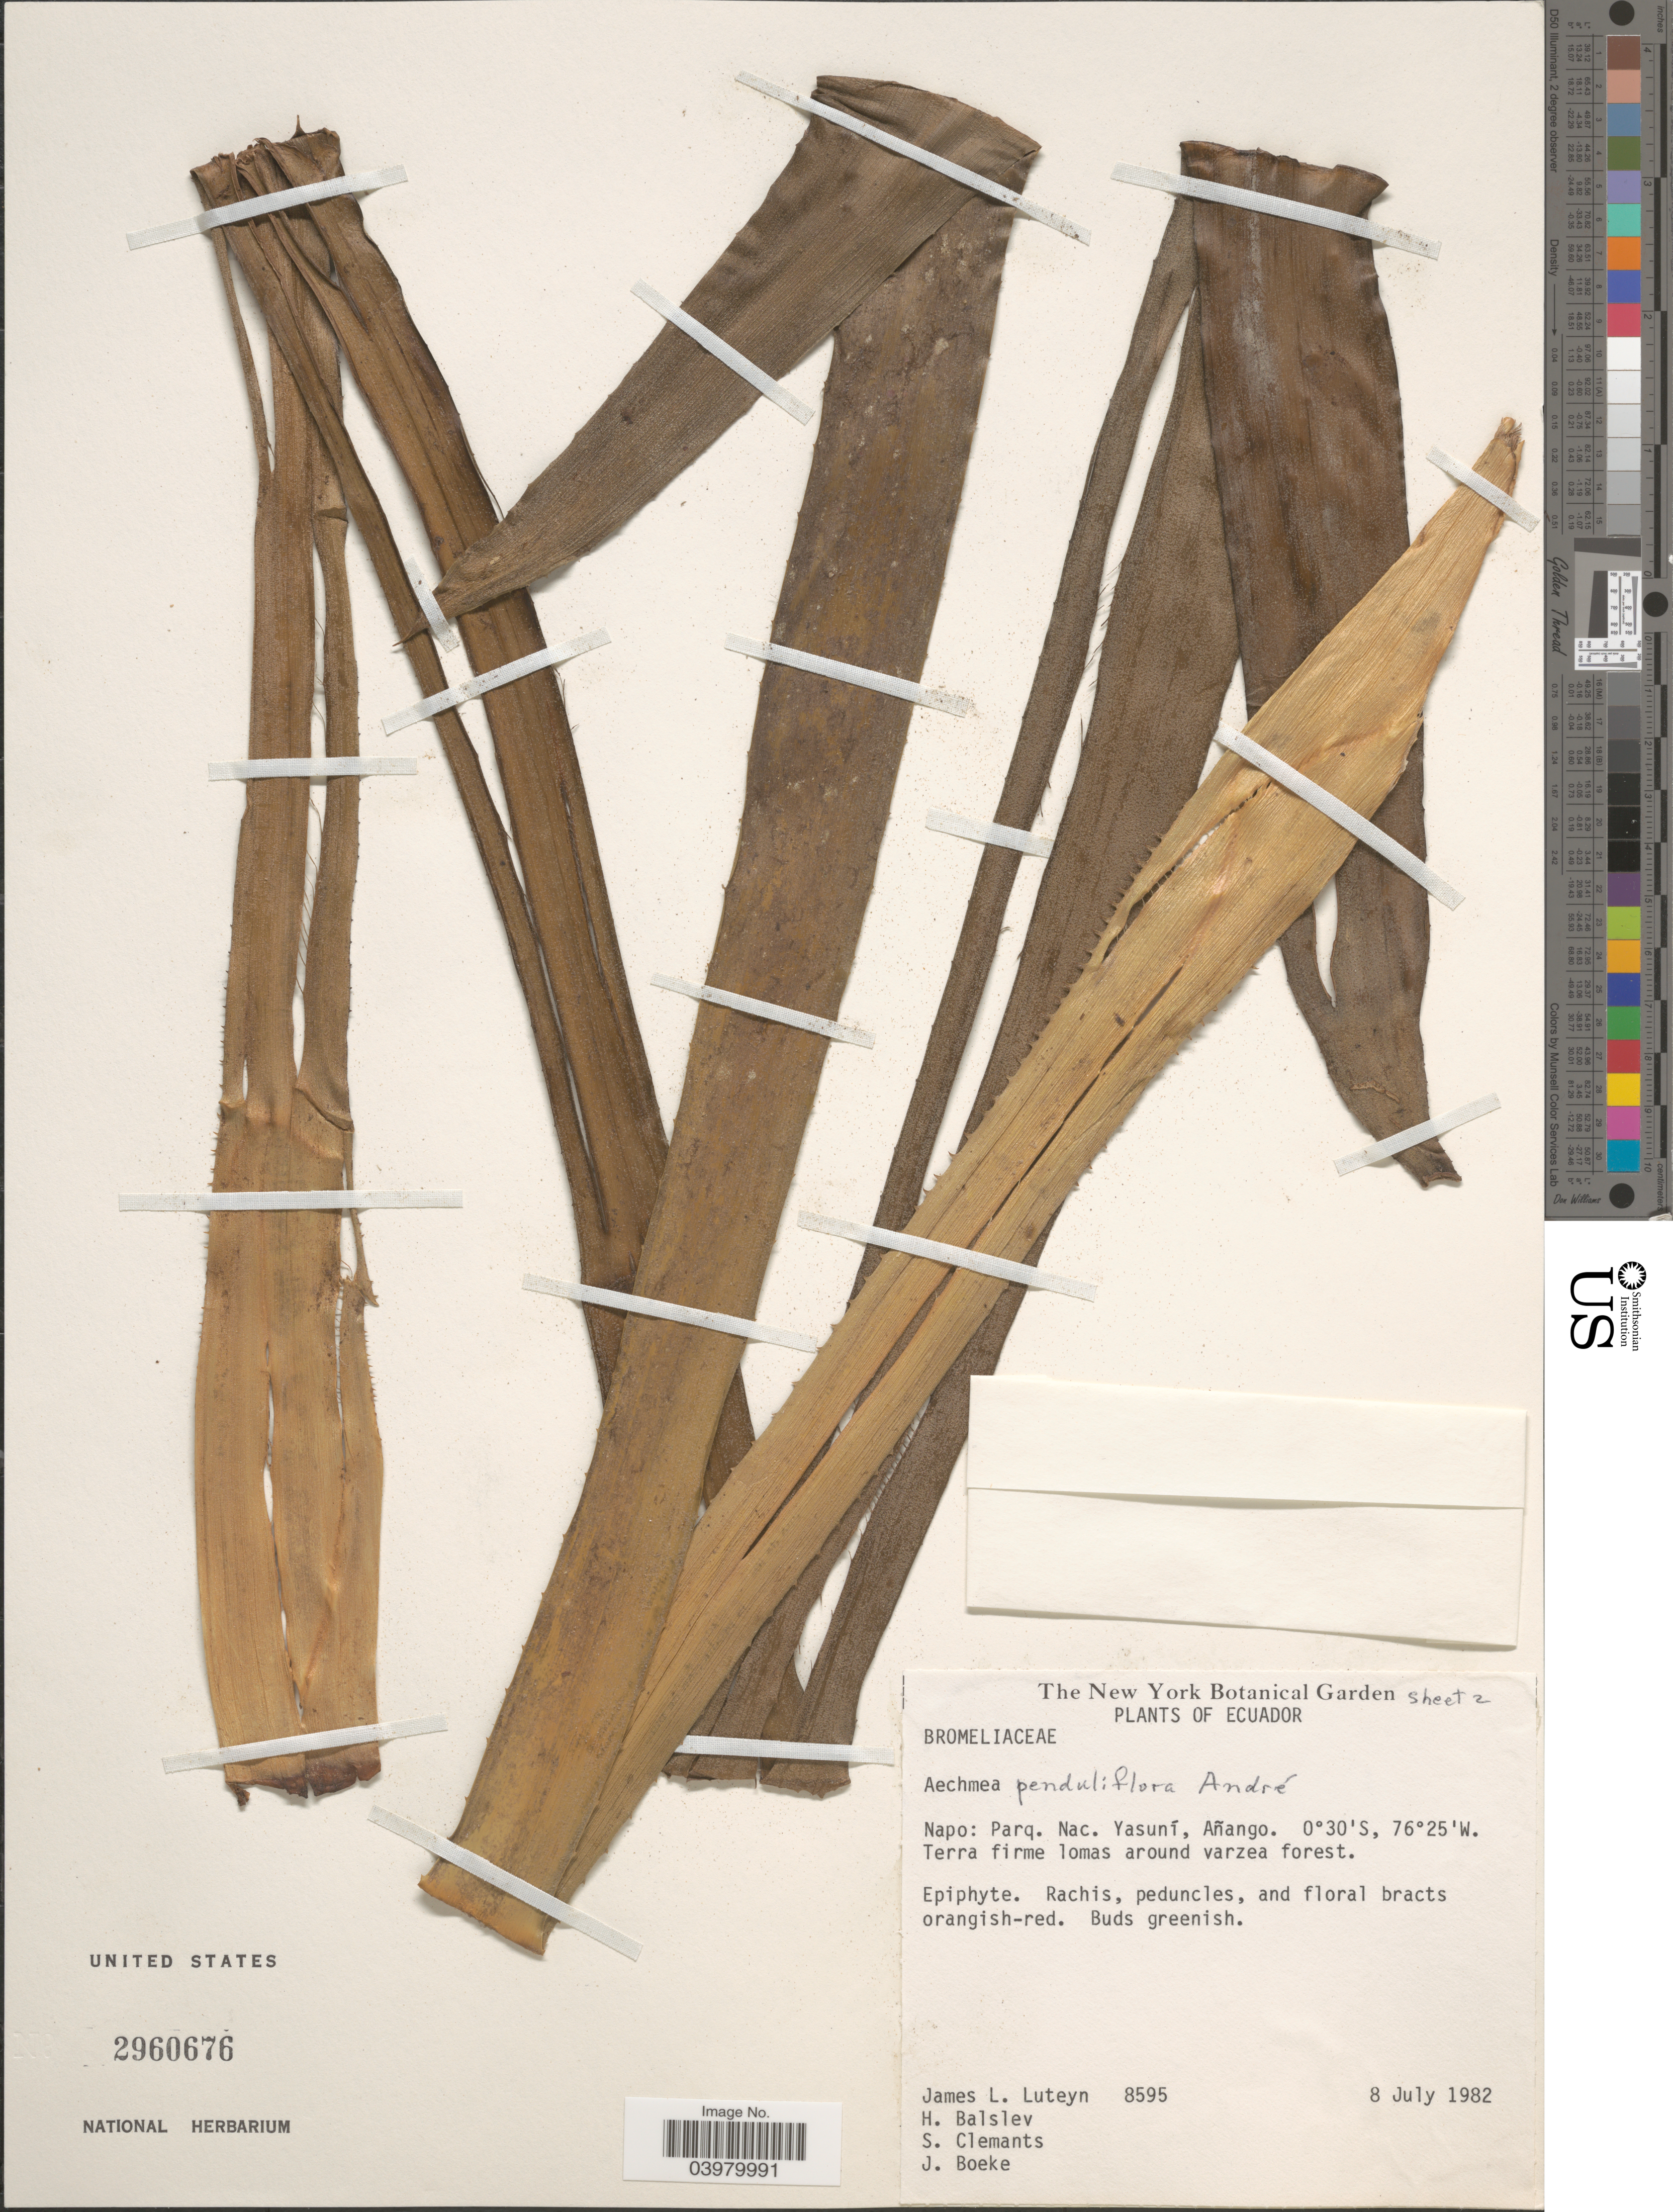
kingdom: Plantae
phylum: Tracheophyta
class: Liliopsida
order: Poales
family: Bromeliaceae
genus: Aechmea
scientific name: Aechmea penduliflora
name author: André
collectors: J. L. Luteyn, H. Balslev, S. Clemants & J. Boeke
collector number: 8595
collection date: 1982-07-08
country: Ecuador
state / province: Napo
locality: Parq. Nac. Yasuní, Añango.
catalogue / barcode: US 2960676